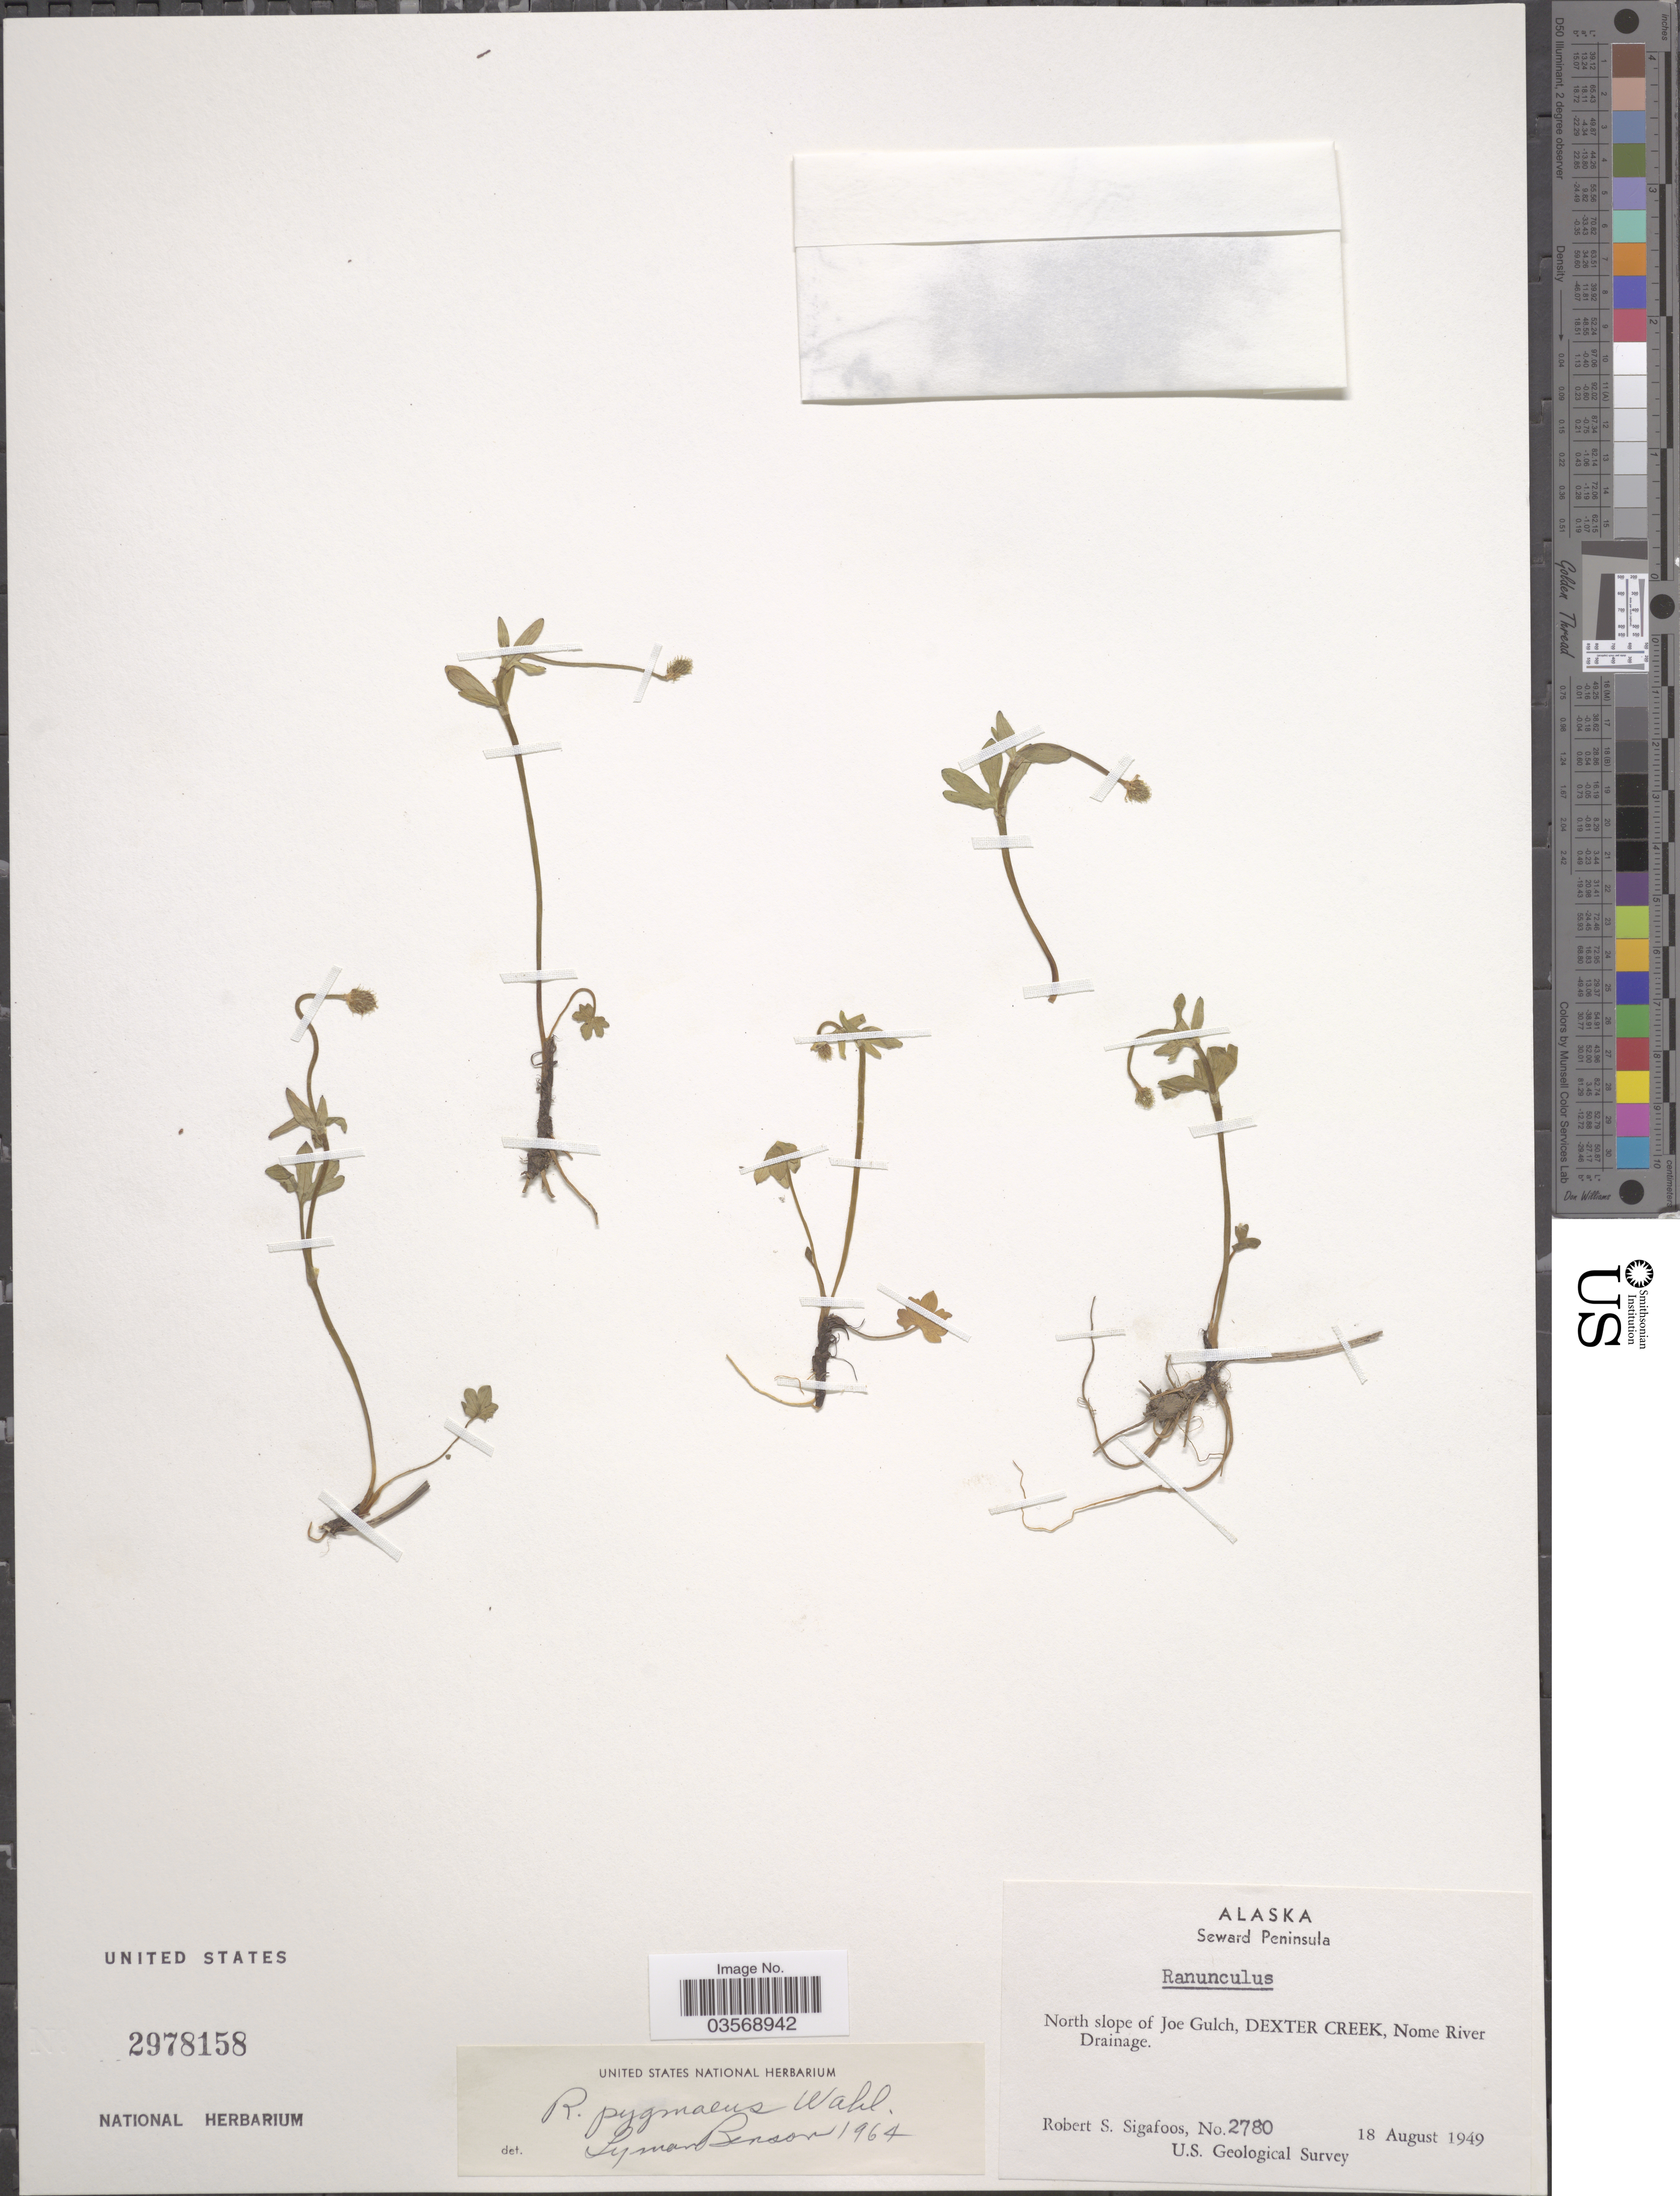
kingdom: Plantae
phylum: Tracheophyta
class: Magnoliopsida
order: Ranunculales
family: Ranunculaceae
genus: Ranunculus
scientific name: Ranunculus pygmaeus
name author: Wahlenb.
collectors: R. Sigafoos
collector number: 2780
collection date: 1949-08-18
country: United States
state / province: Alaska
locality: Seward Peninsula. North slope of Joe Gulch, Dexter Creek, Nome River Drainage.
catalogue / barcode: US 2978158